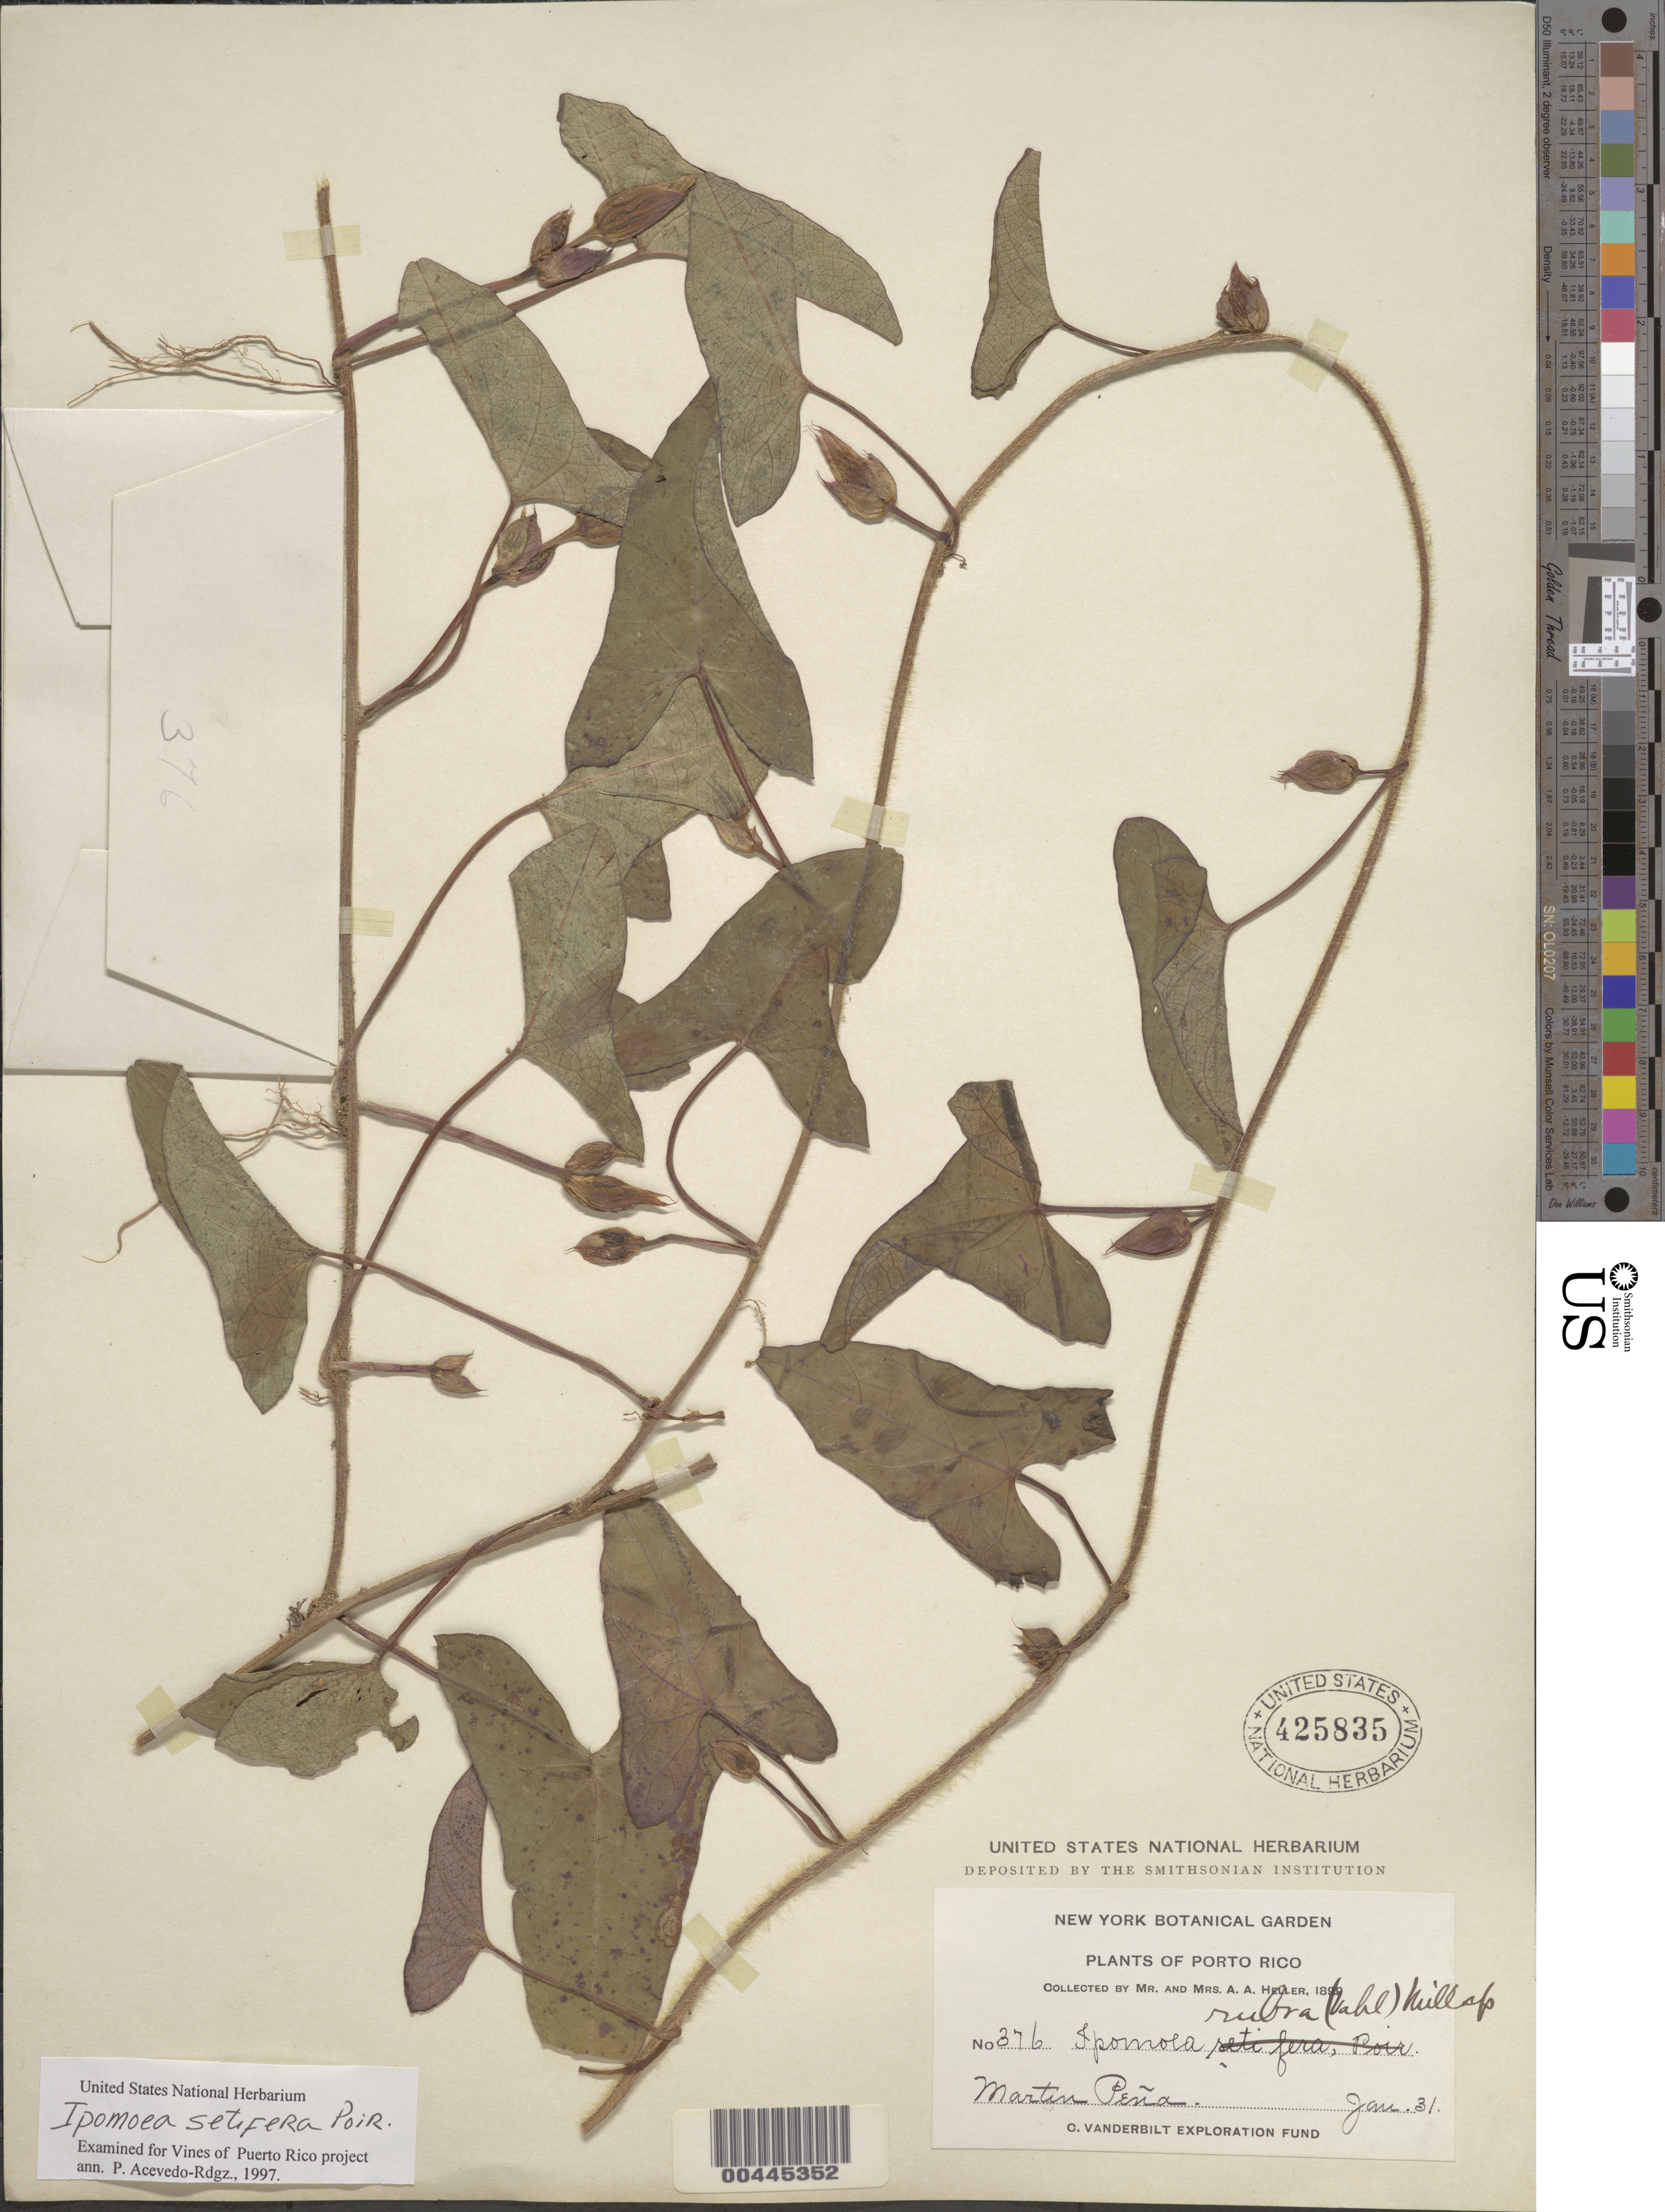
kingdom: Plantae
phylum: Tracheophyta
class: Magnoliopsida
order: Solanales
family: Convolvulaceae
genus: Ipomoea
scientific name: Ipomoea setifera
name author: Poir.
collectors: A. A. Heller & E. G. Heller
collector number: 376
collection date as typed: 31 Jan 1899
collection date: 1899-01-31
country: Puerto Rico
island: Greater Antilles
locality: Martin Peña.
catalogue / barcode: US 425835